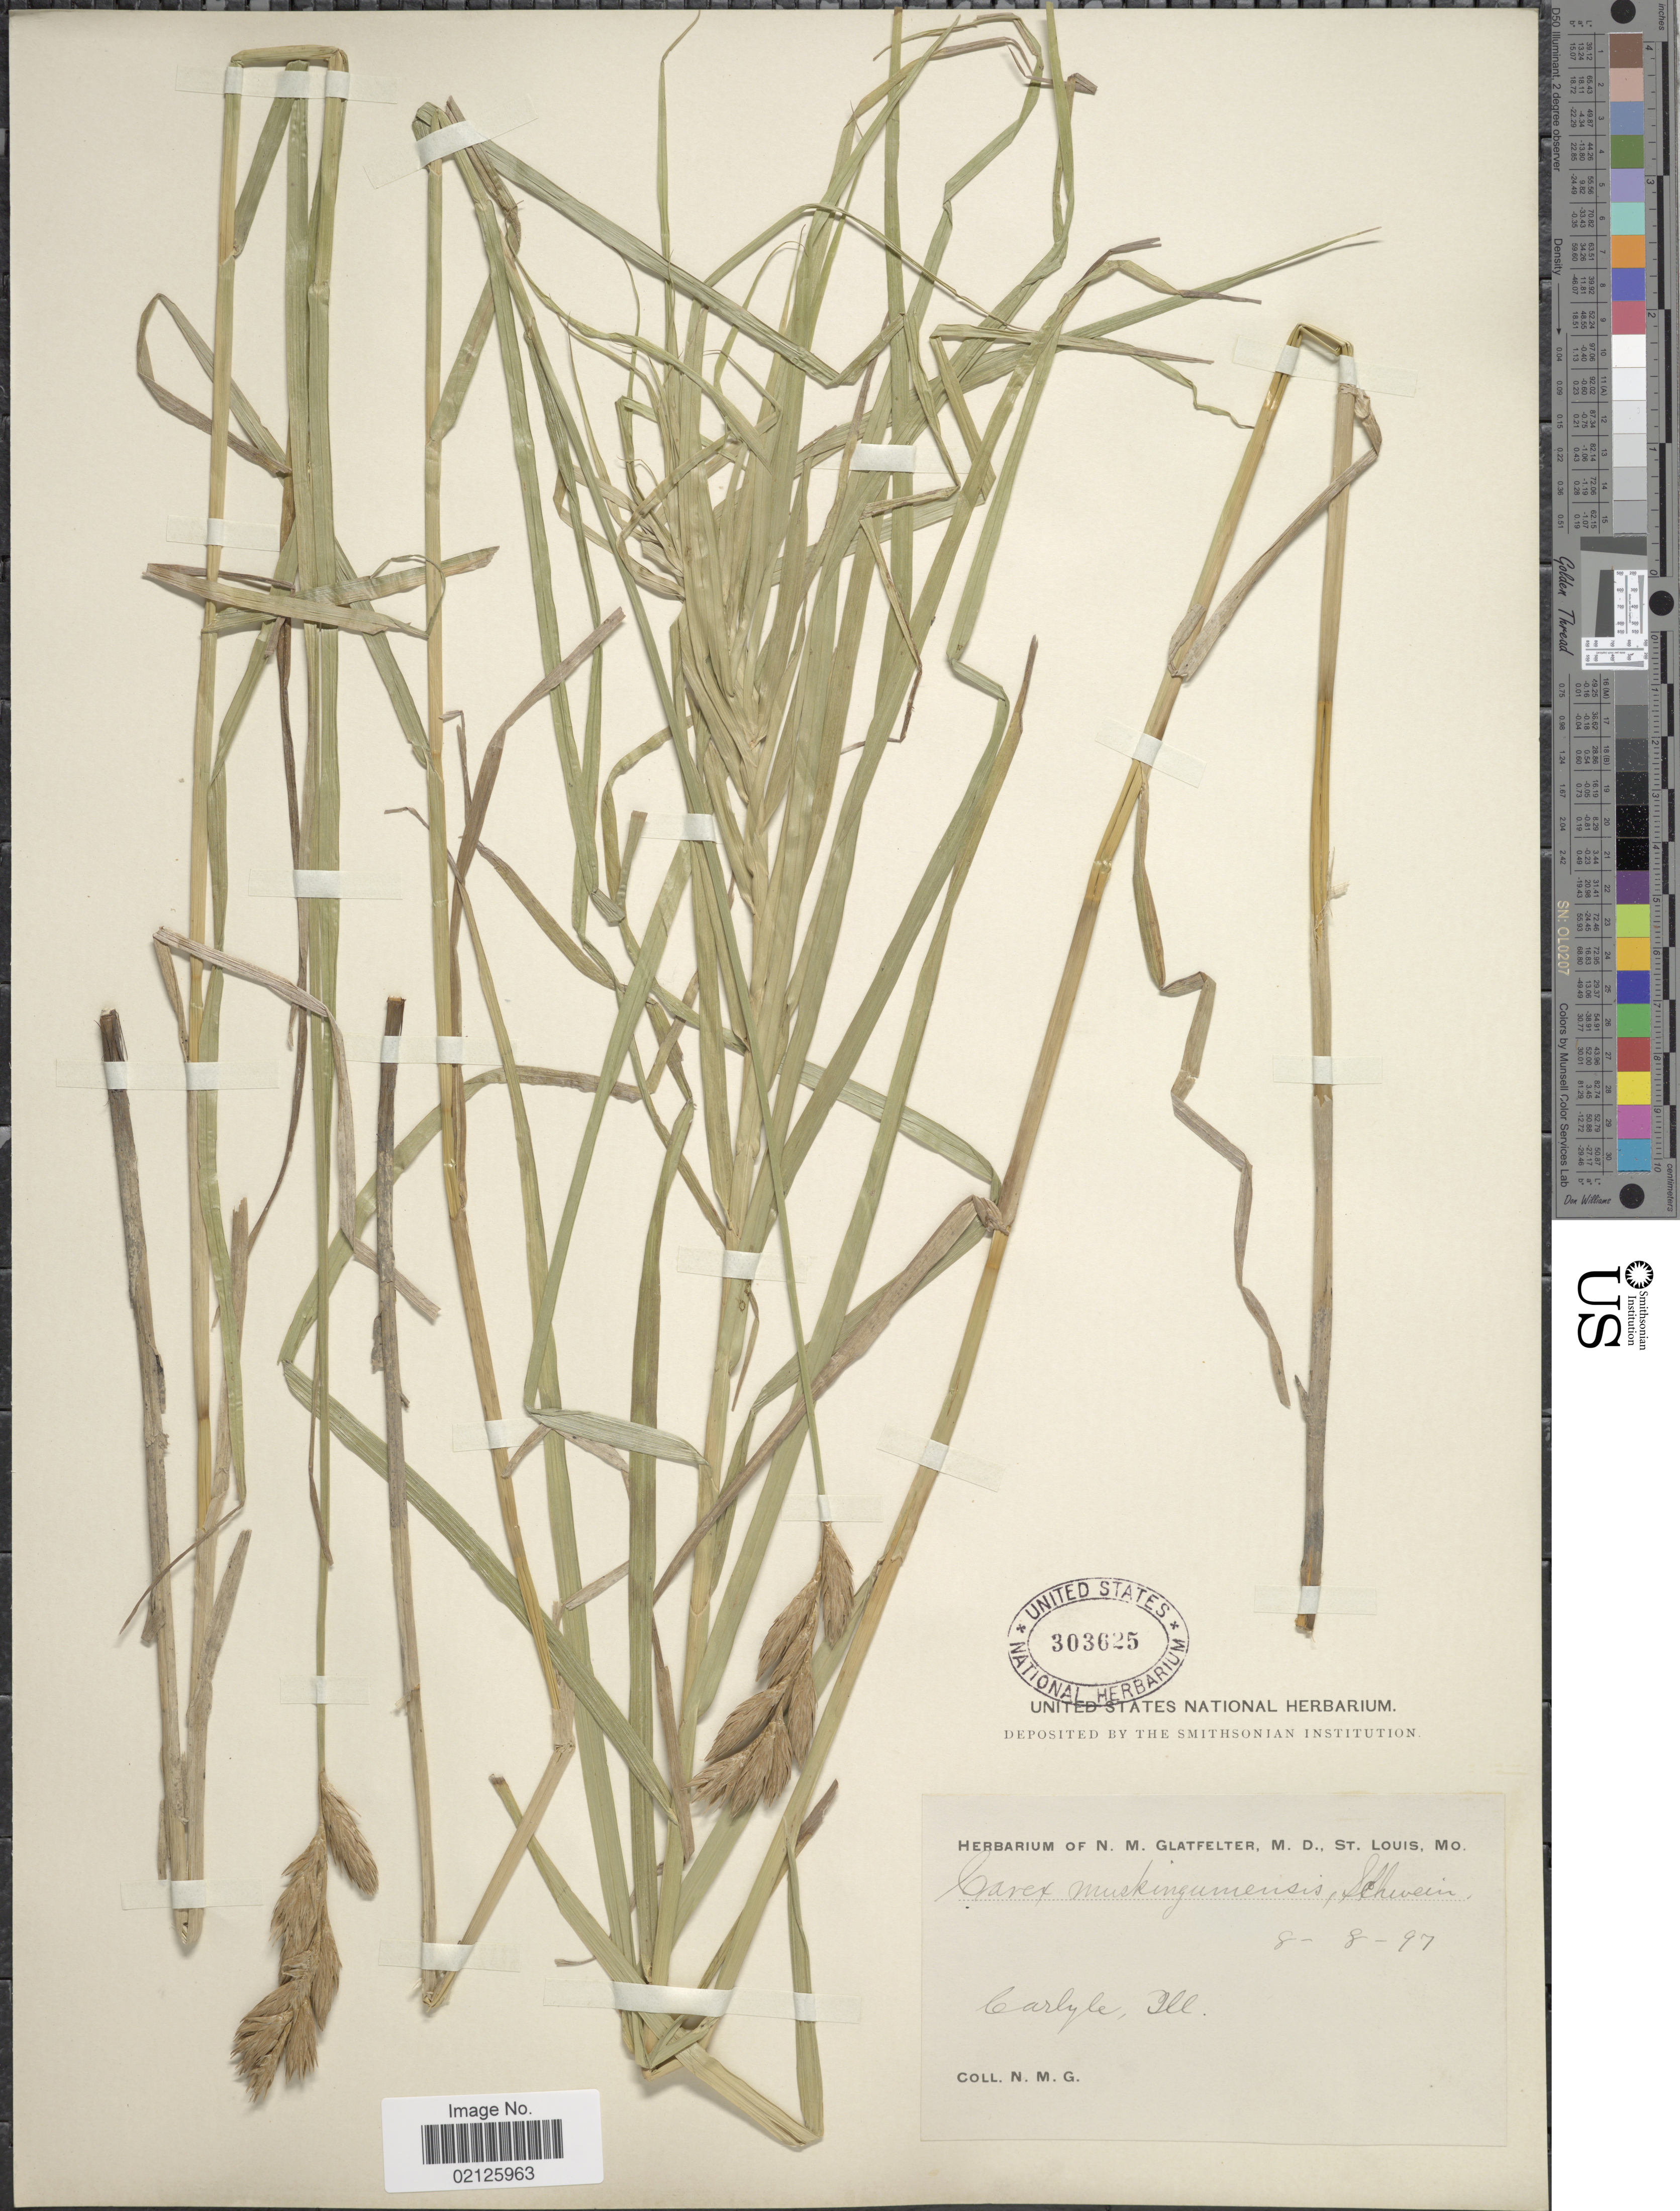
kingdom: Plantae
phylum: Tracheophyta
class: Liliopsida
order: Poales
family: Cyperaceae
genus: Carex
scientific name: Carex muskingumensis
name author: Schwein.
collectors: N. M. Glatfelter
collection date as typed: Transcribed d/m/y: 8/8/97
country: United States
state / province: Illinois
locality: Carlyle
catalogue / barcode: US 303625